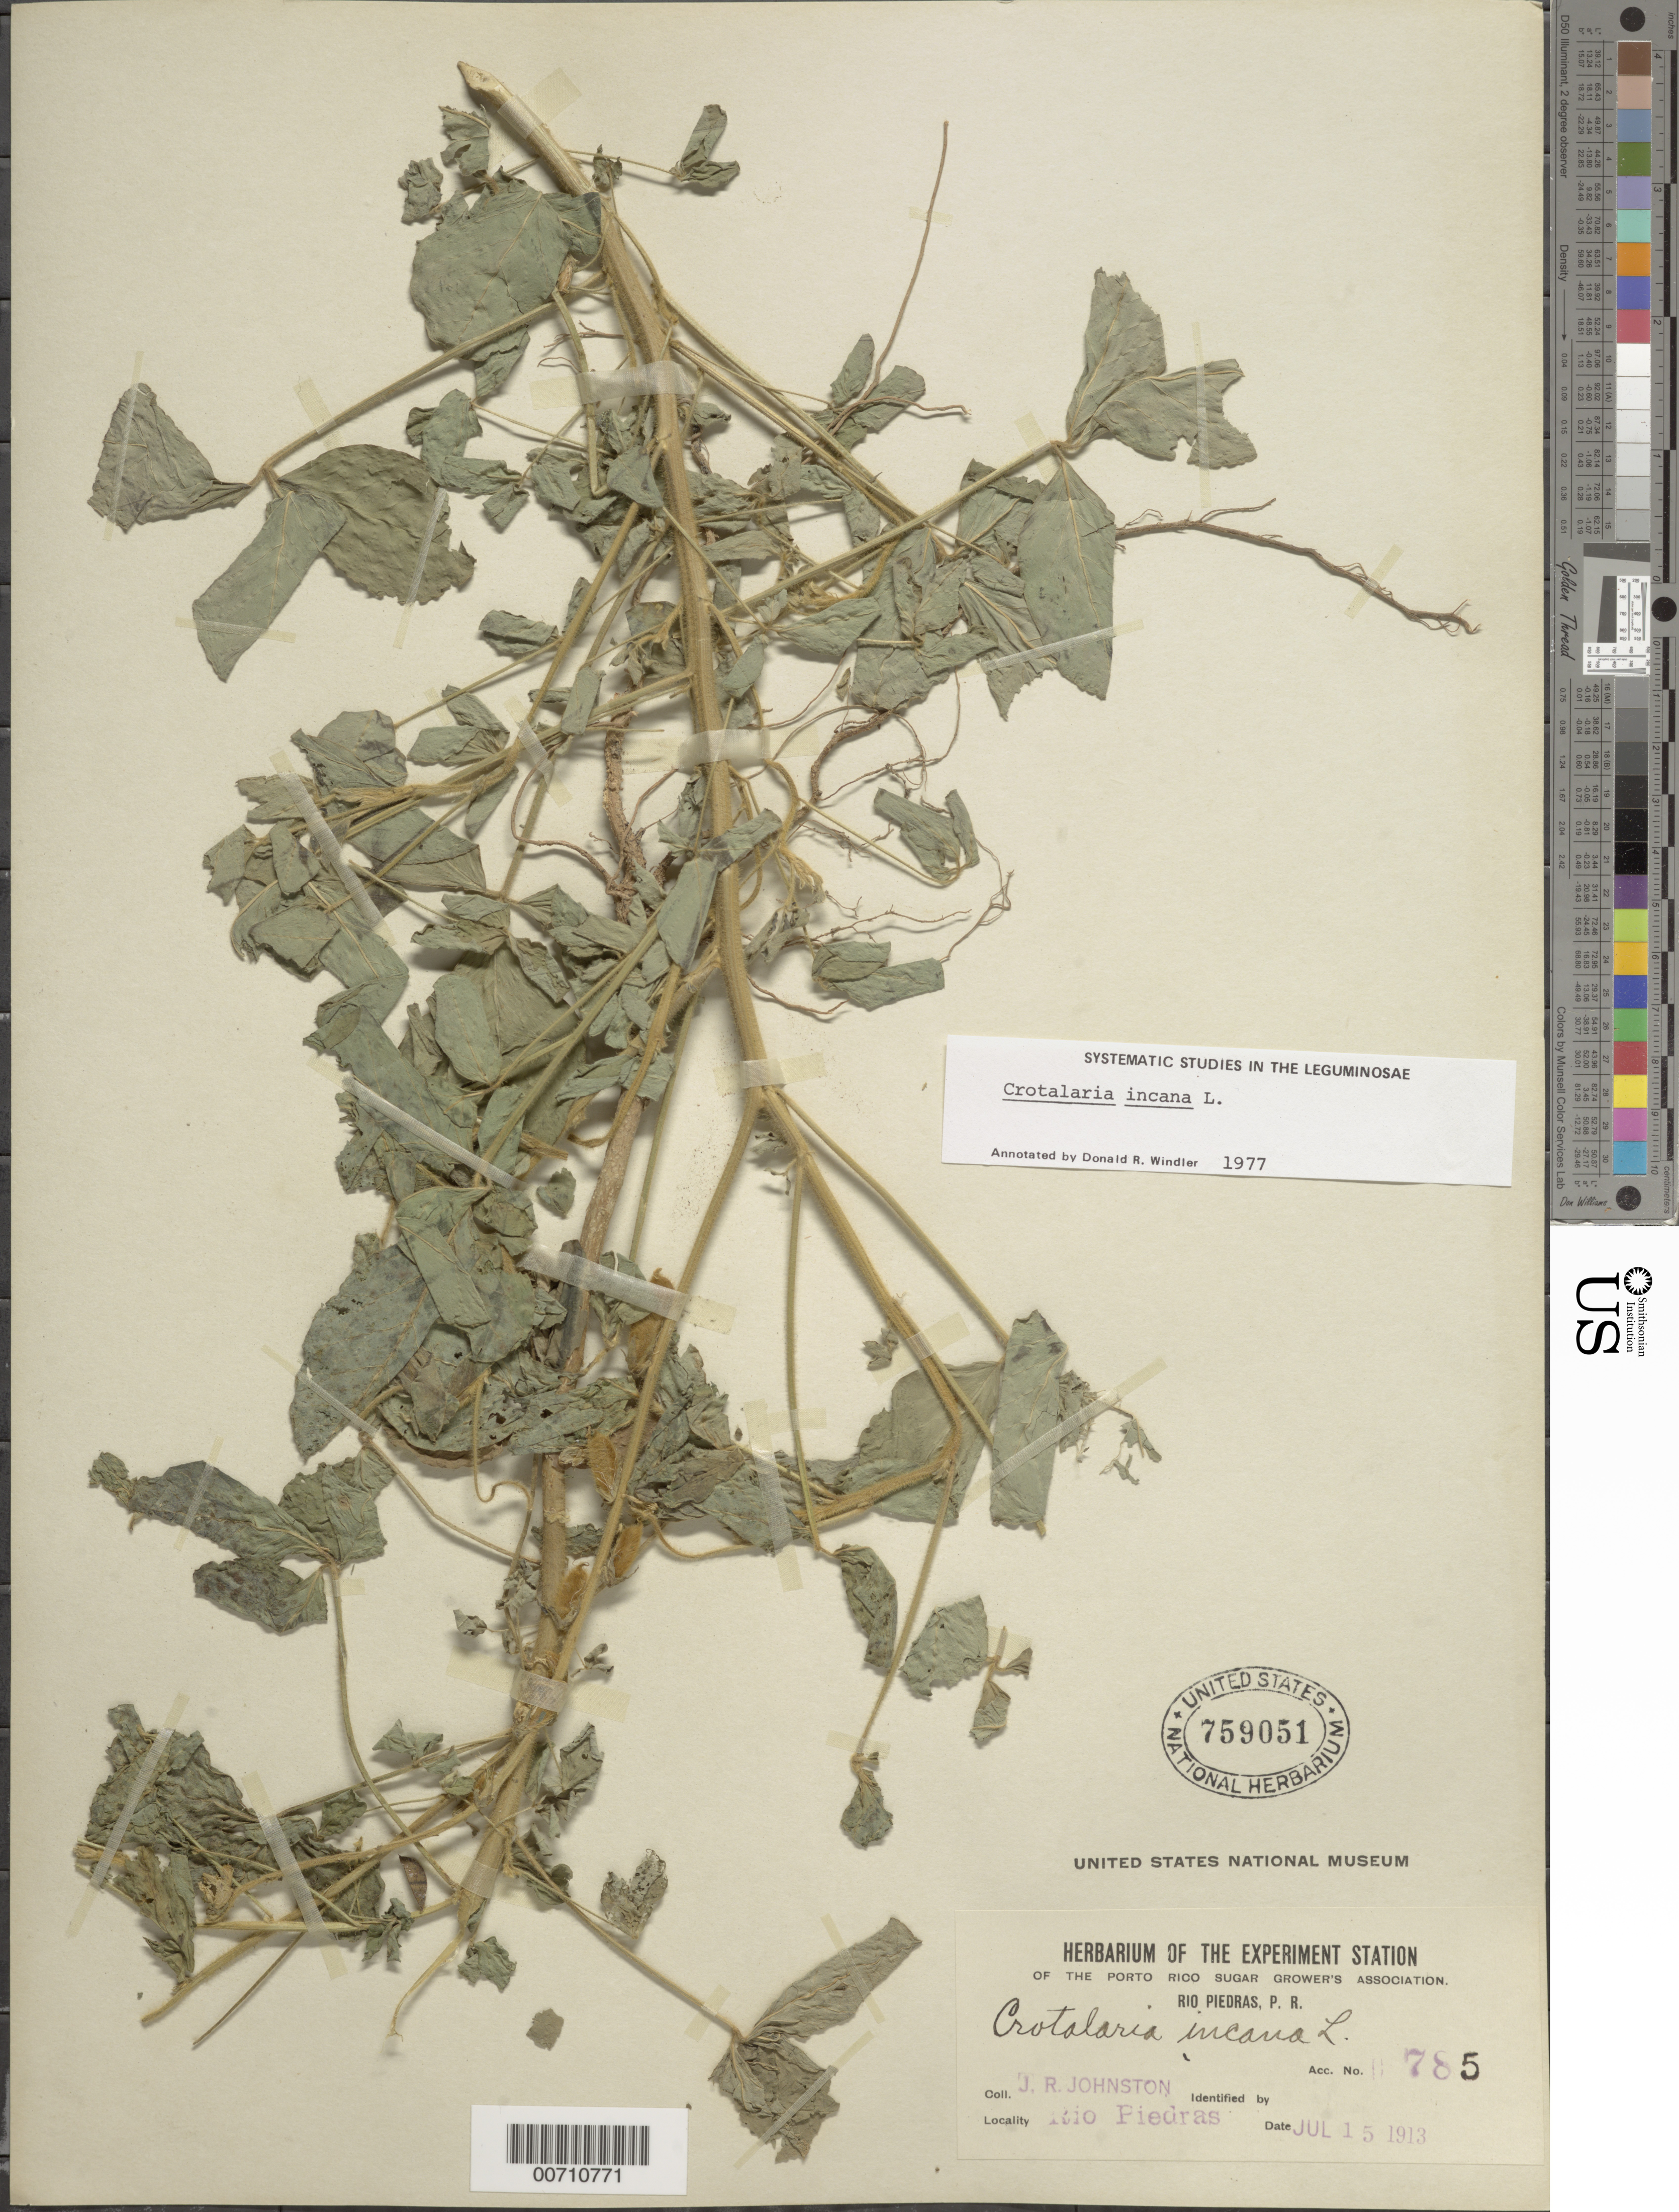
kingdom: Plantae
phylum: Tracheophyta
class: Magnoliopsida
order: Fabales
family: Fabaceae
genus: Crotalaria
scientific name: Crotalaria incana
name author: L.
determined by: Windler, D. R.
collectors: J. Johnston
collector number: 785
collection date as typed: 15 Jul 1913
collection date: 1913-07-15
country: Puerto Rico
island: Greater Antilles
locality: Rio Piedras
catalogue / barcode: US 759051